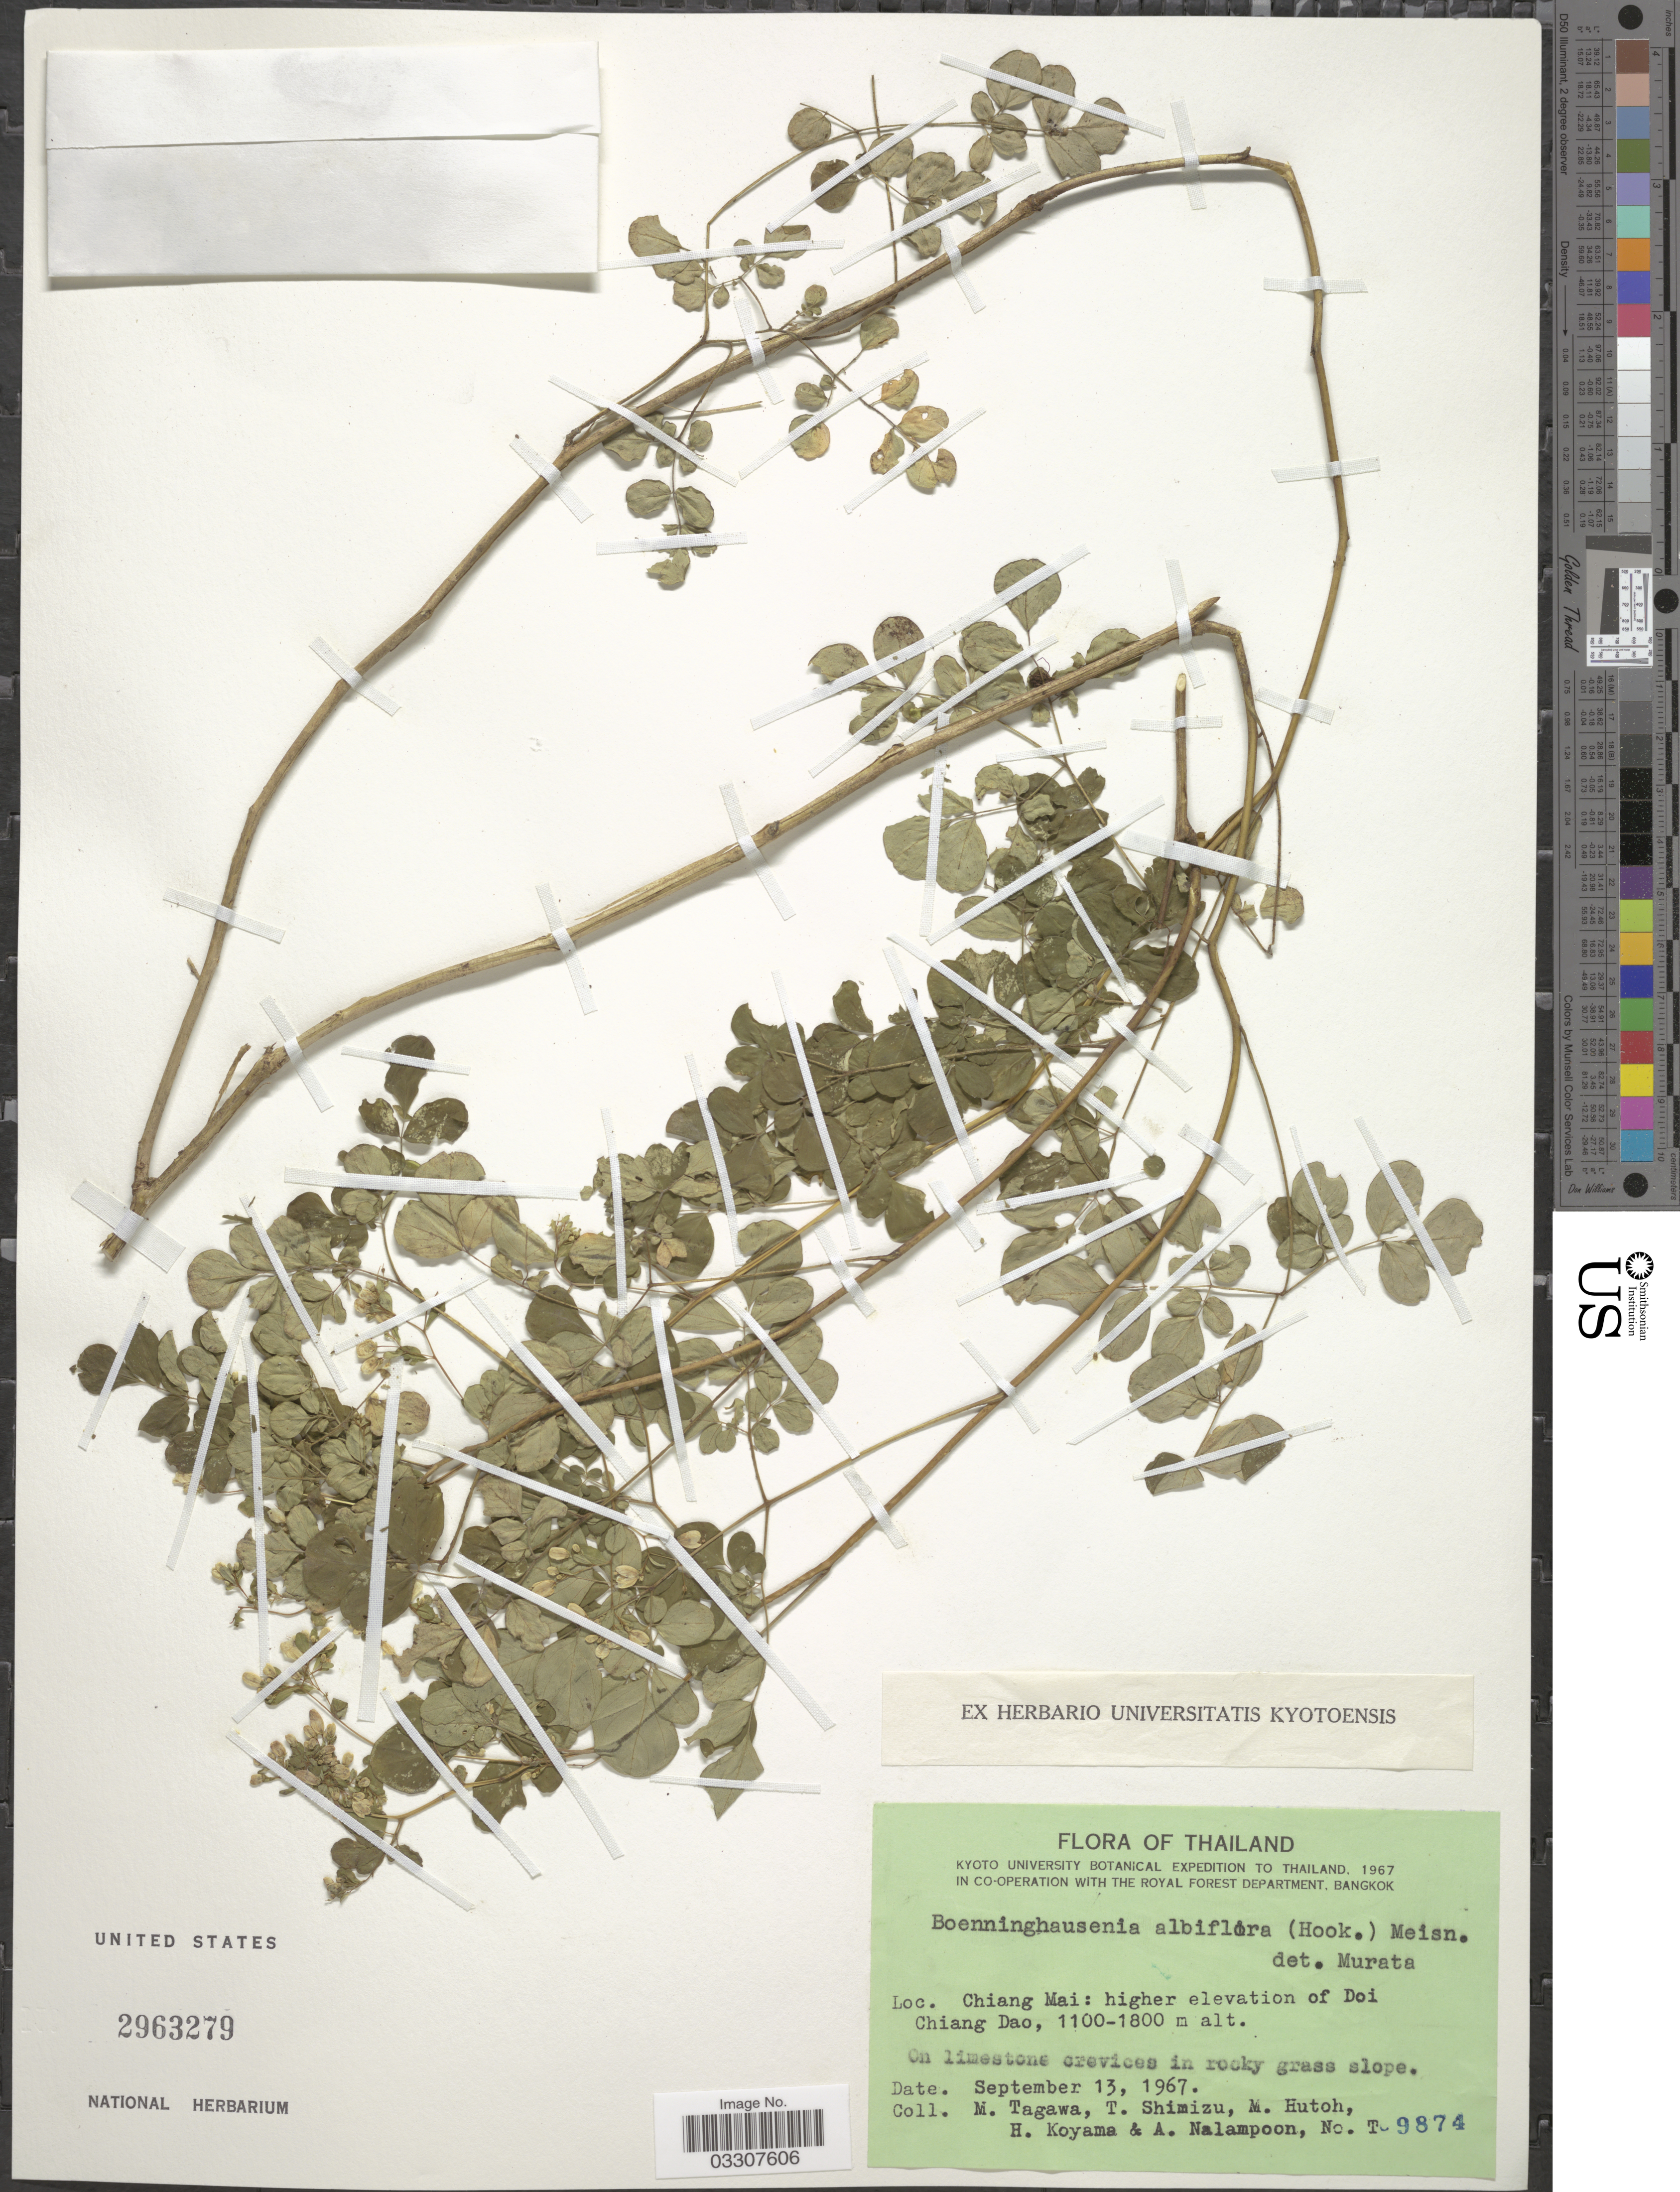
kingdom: Plantae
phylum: Tracheophyta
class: Magnoliopsida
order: Sapindales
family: Rutaceae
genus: Boenninghausenia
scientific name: Boenninghausenia albiflora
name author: (Hook.) Meisn.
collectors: M. Tagawa, T. Shimizu, M. Hutoh, H. Koyama & A. Nalampoon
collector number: T 9874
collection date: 1967-09-13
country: Thailand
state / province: Chiang Mai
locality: Higher elevation of Doi Chiang Dao.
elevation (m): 1100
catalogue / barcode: US 2963279